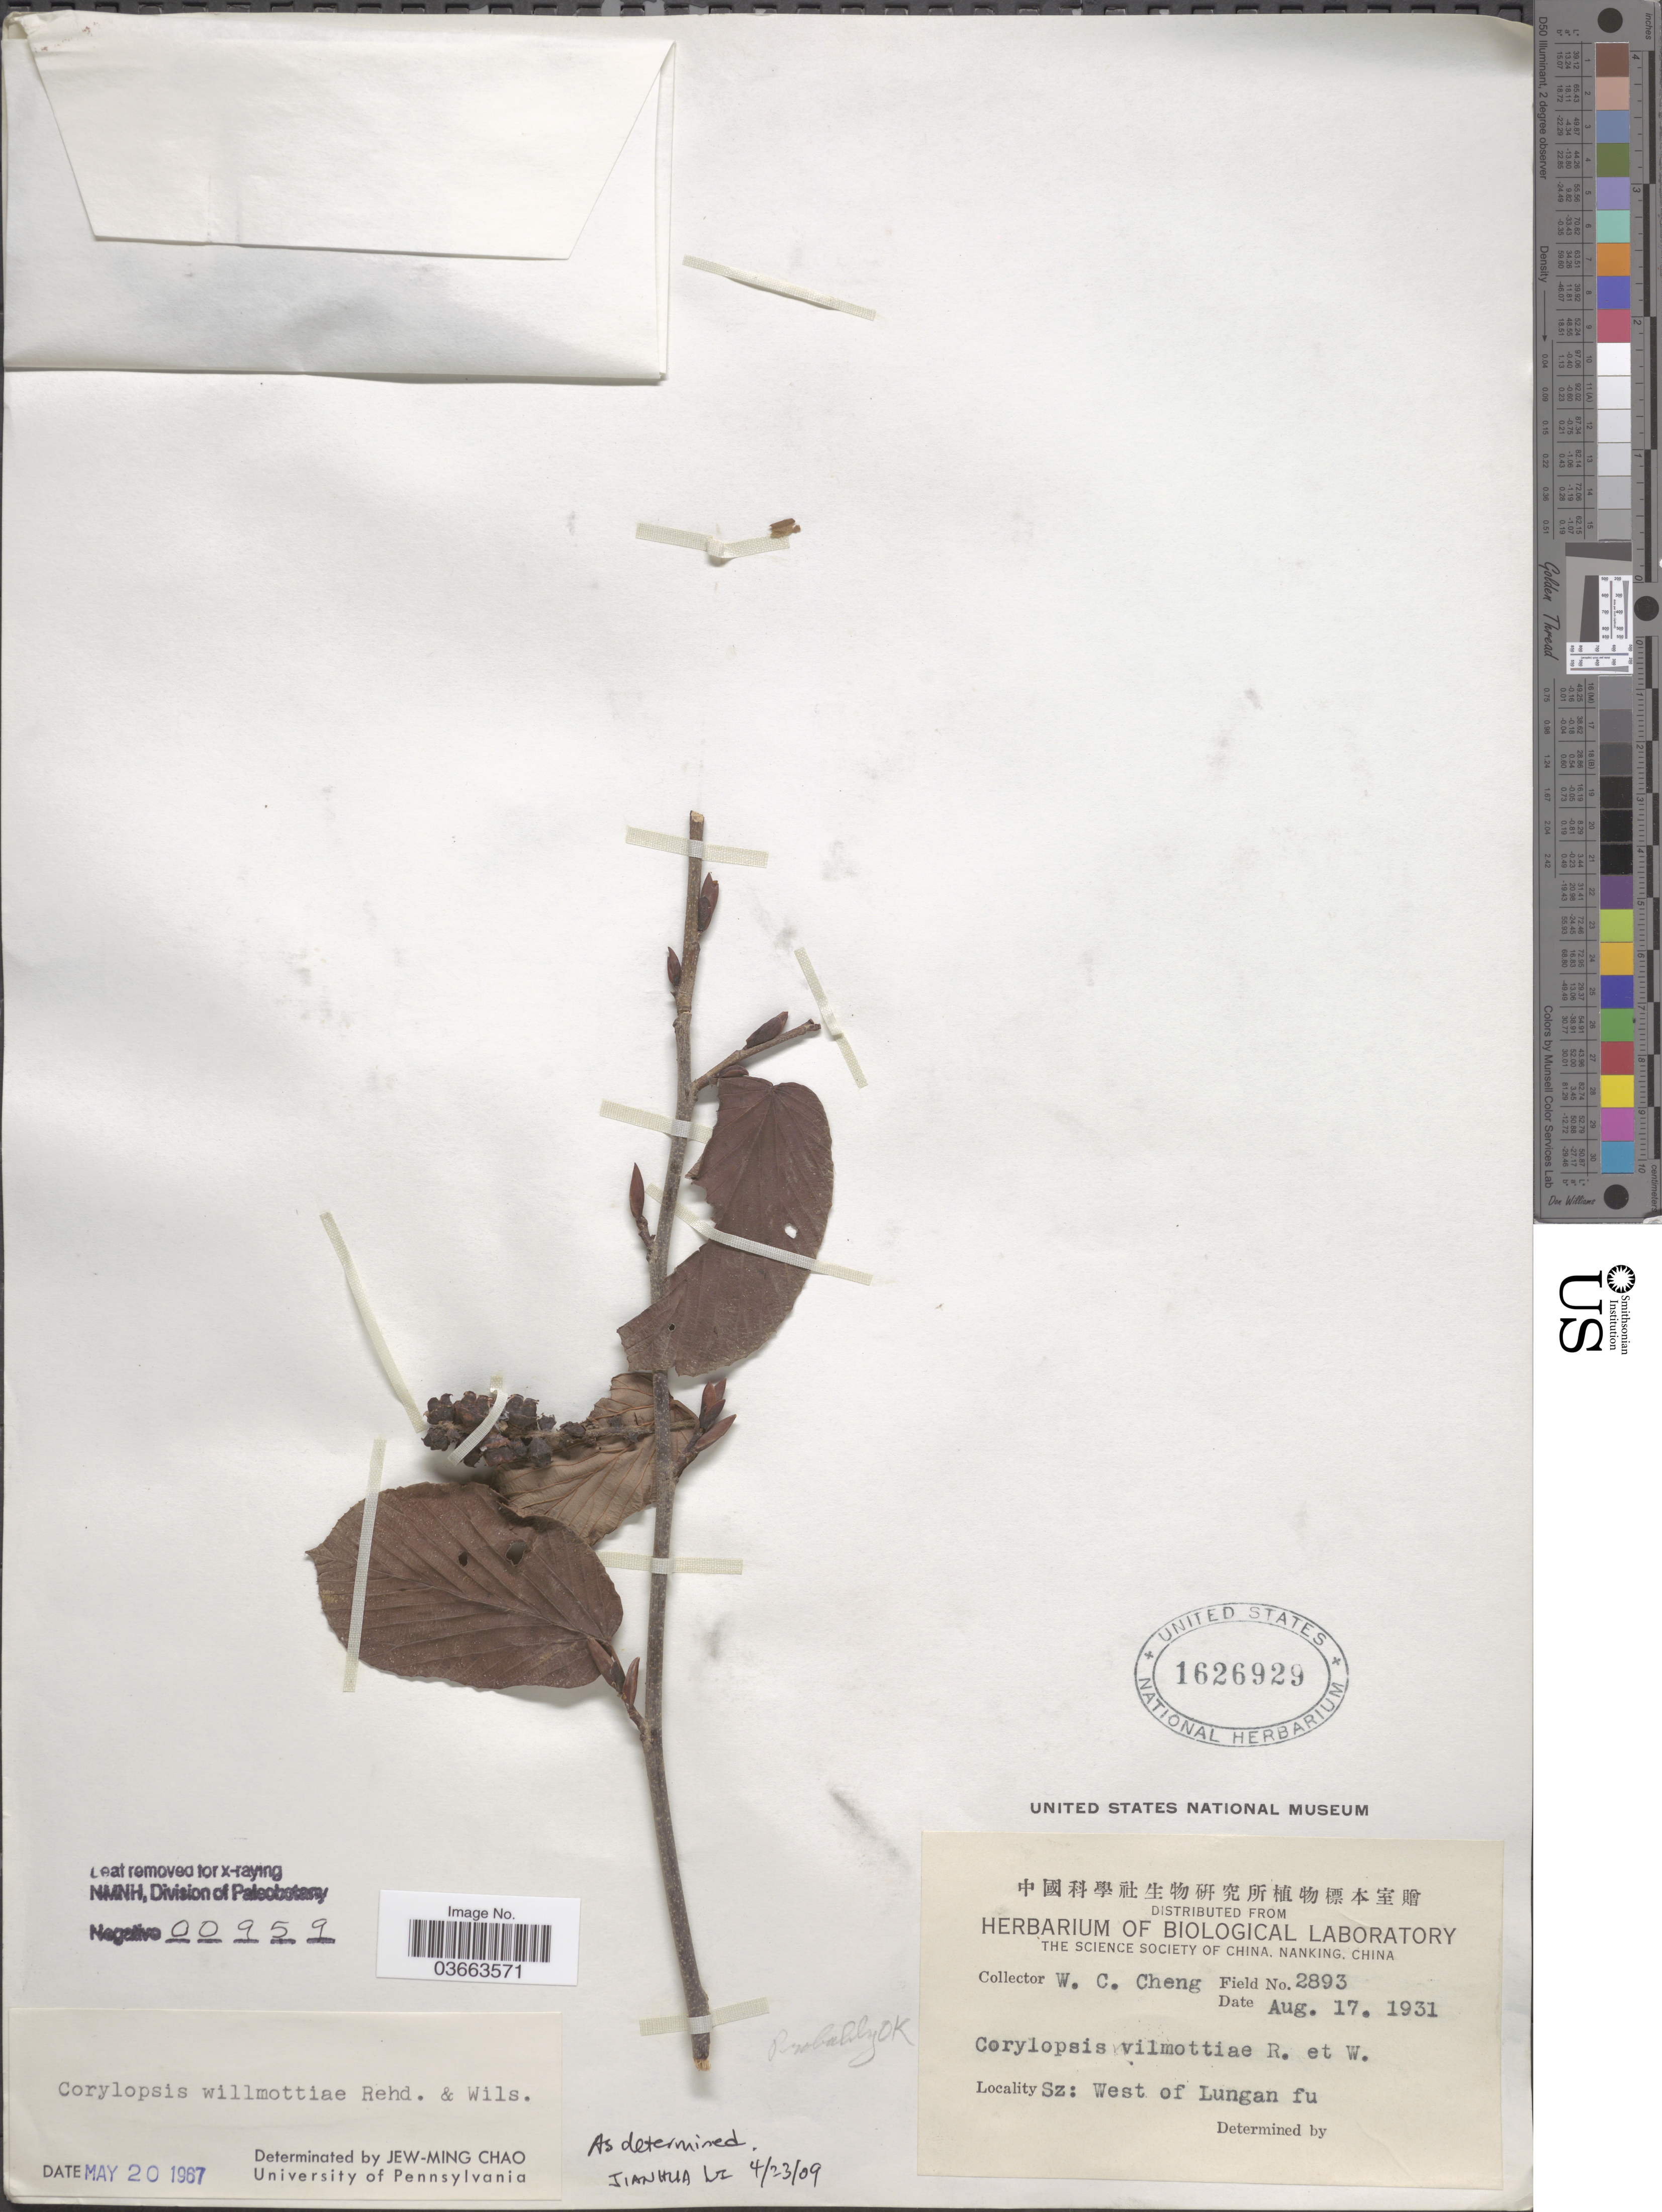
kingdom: Plantae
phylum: Tracheophyta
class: Magnoliopsida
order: Saxifragales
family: Hamamelidaceae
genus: Corylopsis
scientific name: Corylopsis willmottiae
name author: Rehder & E.H. Wilson in Sarg.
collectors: W. C. Cheng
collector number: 2893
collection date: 1931-08-17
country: China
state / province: Sichuan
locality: Sz: West of Lungan fu.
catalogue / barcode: US 1626929